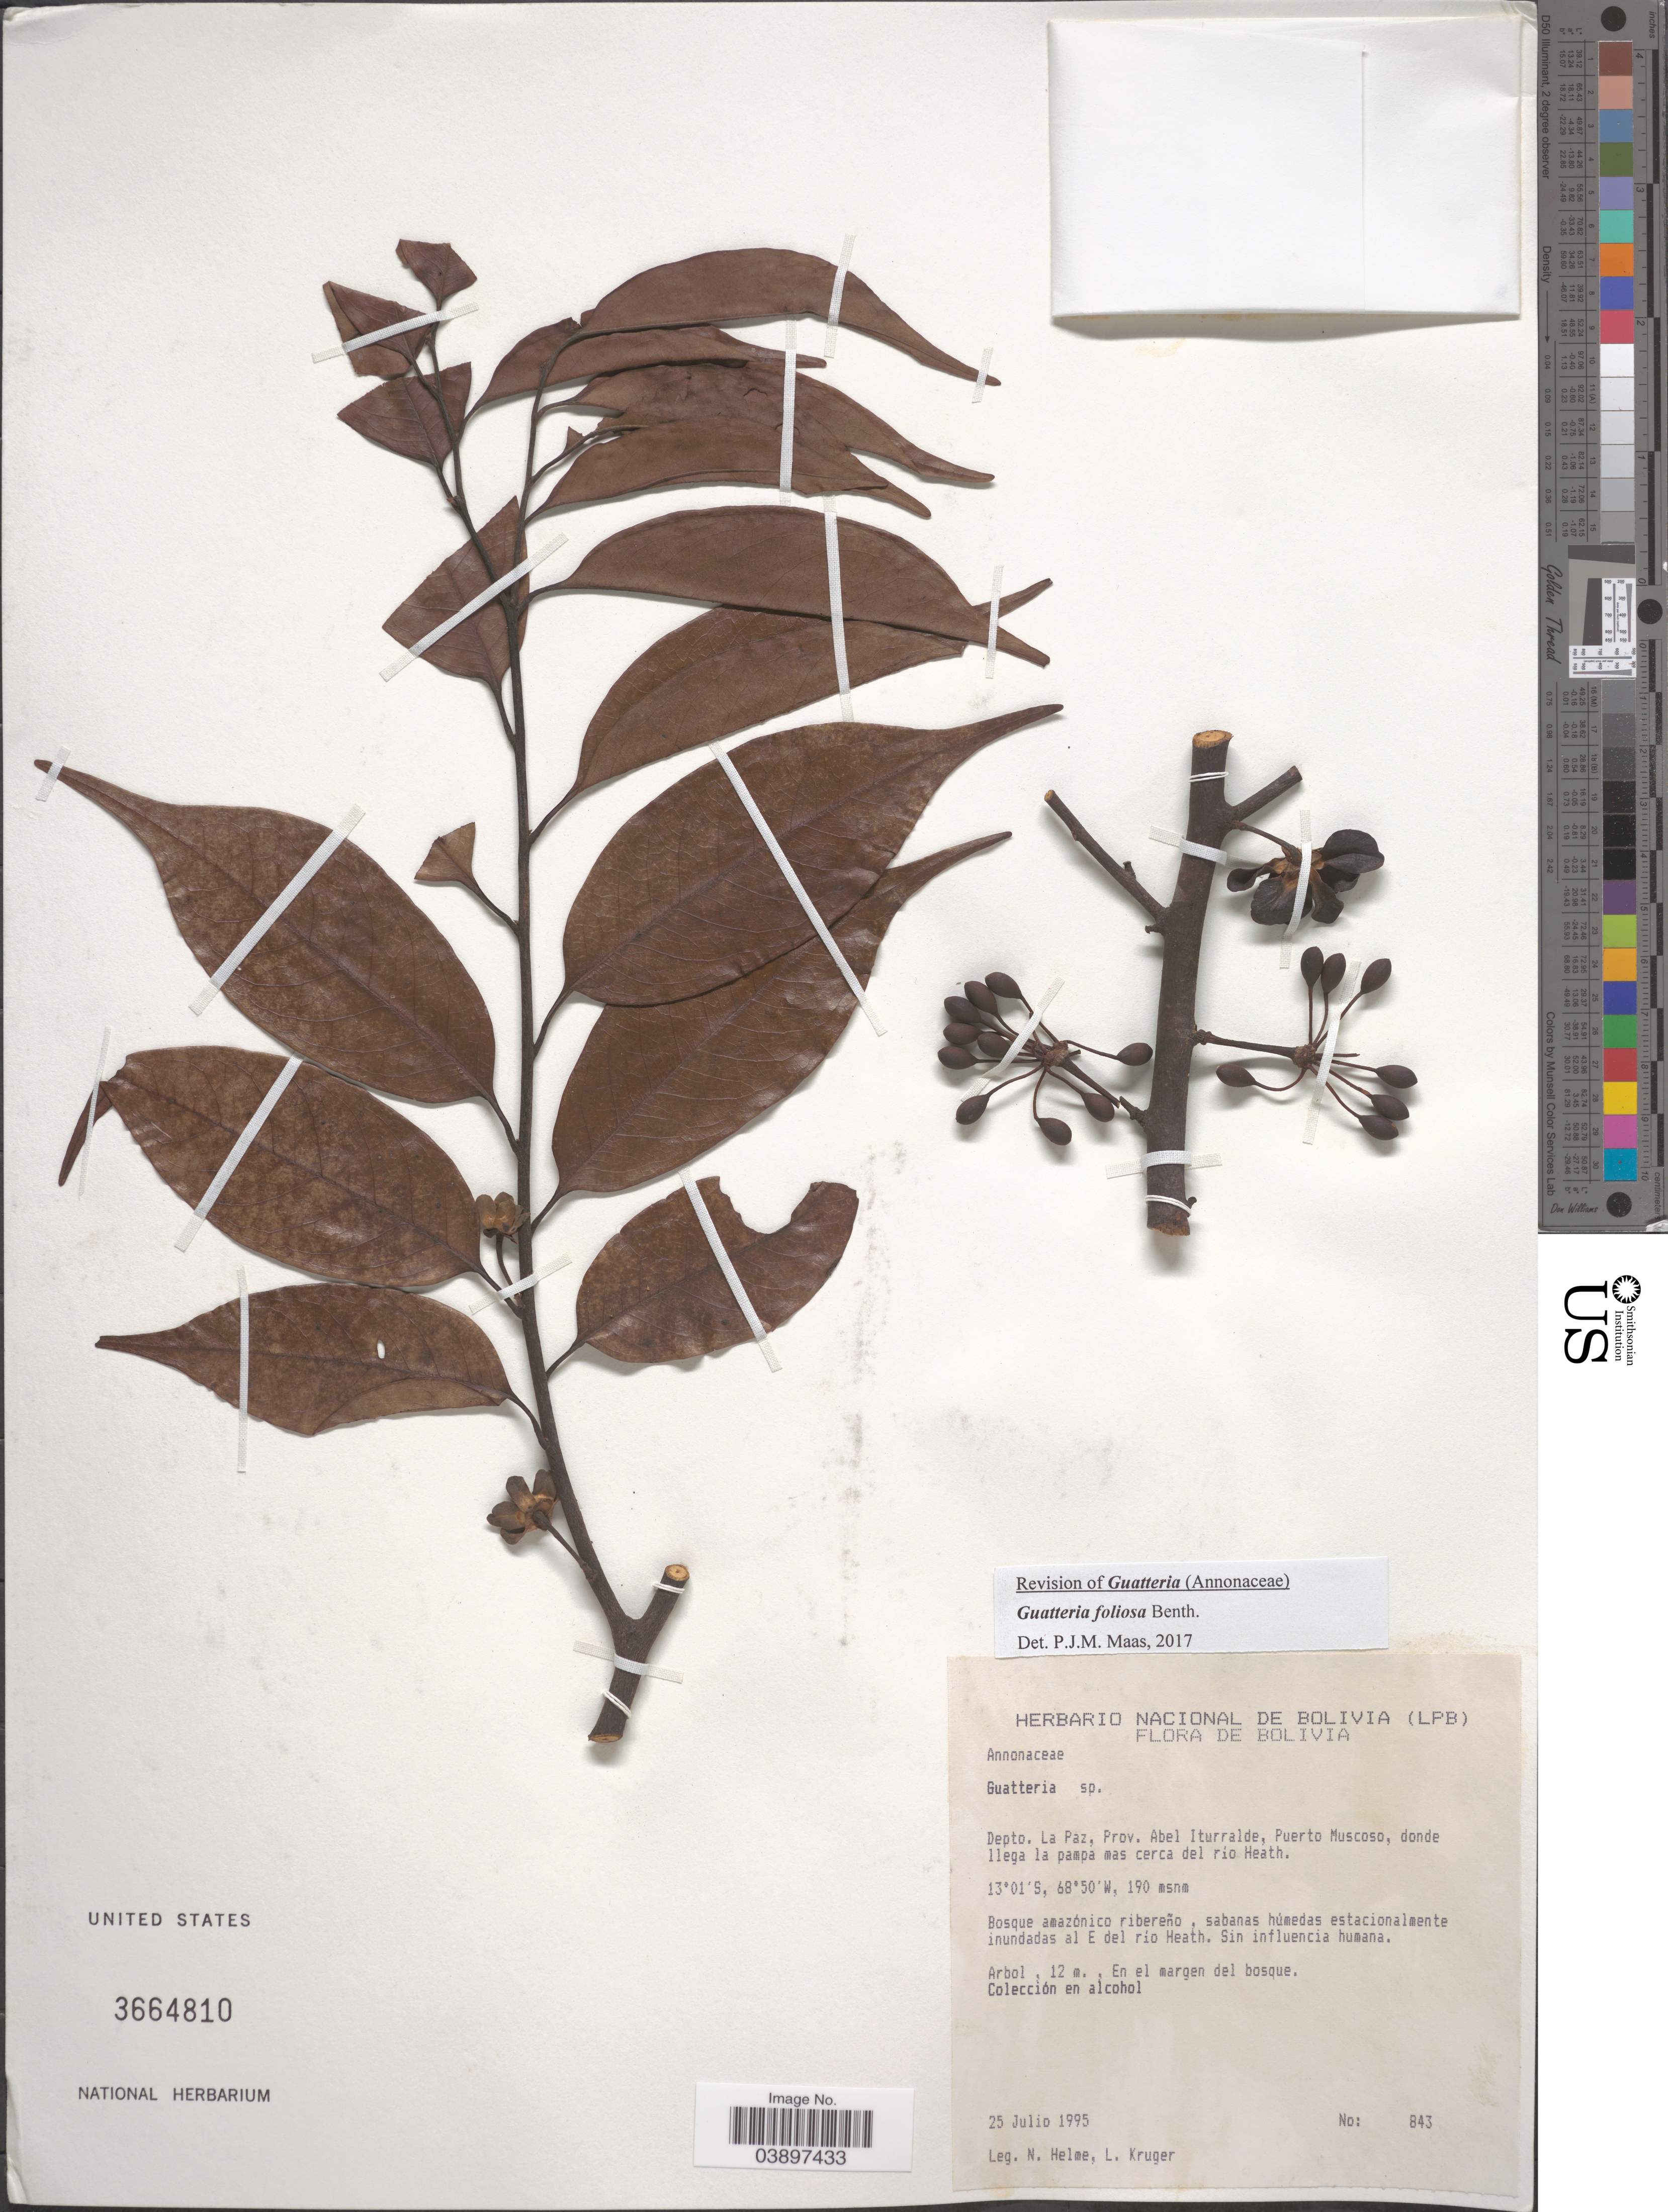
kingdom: Plantae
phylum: Tracheophyta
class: Magnoliopsida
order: Magnoliales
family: Annonaceae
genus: Guatteria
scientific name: Guatteria foliosa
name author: Benth.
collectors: N. Helme & L. Kruger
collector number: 843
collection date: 1995-07-25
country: Bolivia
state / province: La Paz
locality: Depto. La Paz, Prov. Abel Iturralde, Puerto Muscoso, donde llega la pampa mas cerca del río Heath. Bosque amazónico ribereño, sabanas húmedas estacionalmente inundadas al E del río Heath. Sin influencia humana.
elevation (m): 190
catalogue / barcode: US 3664810